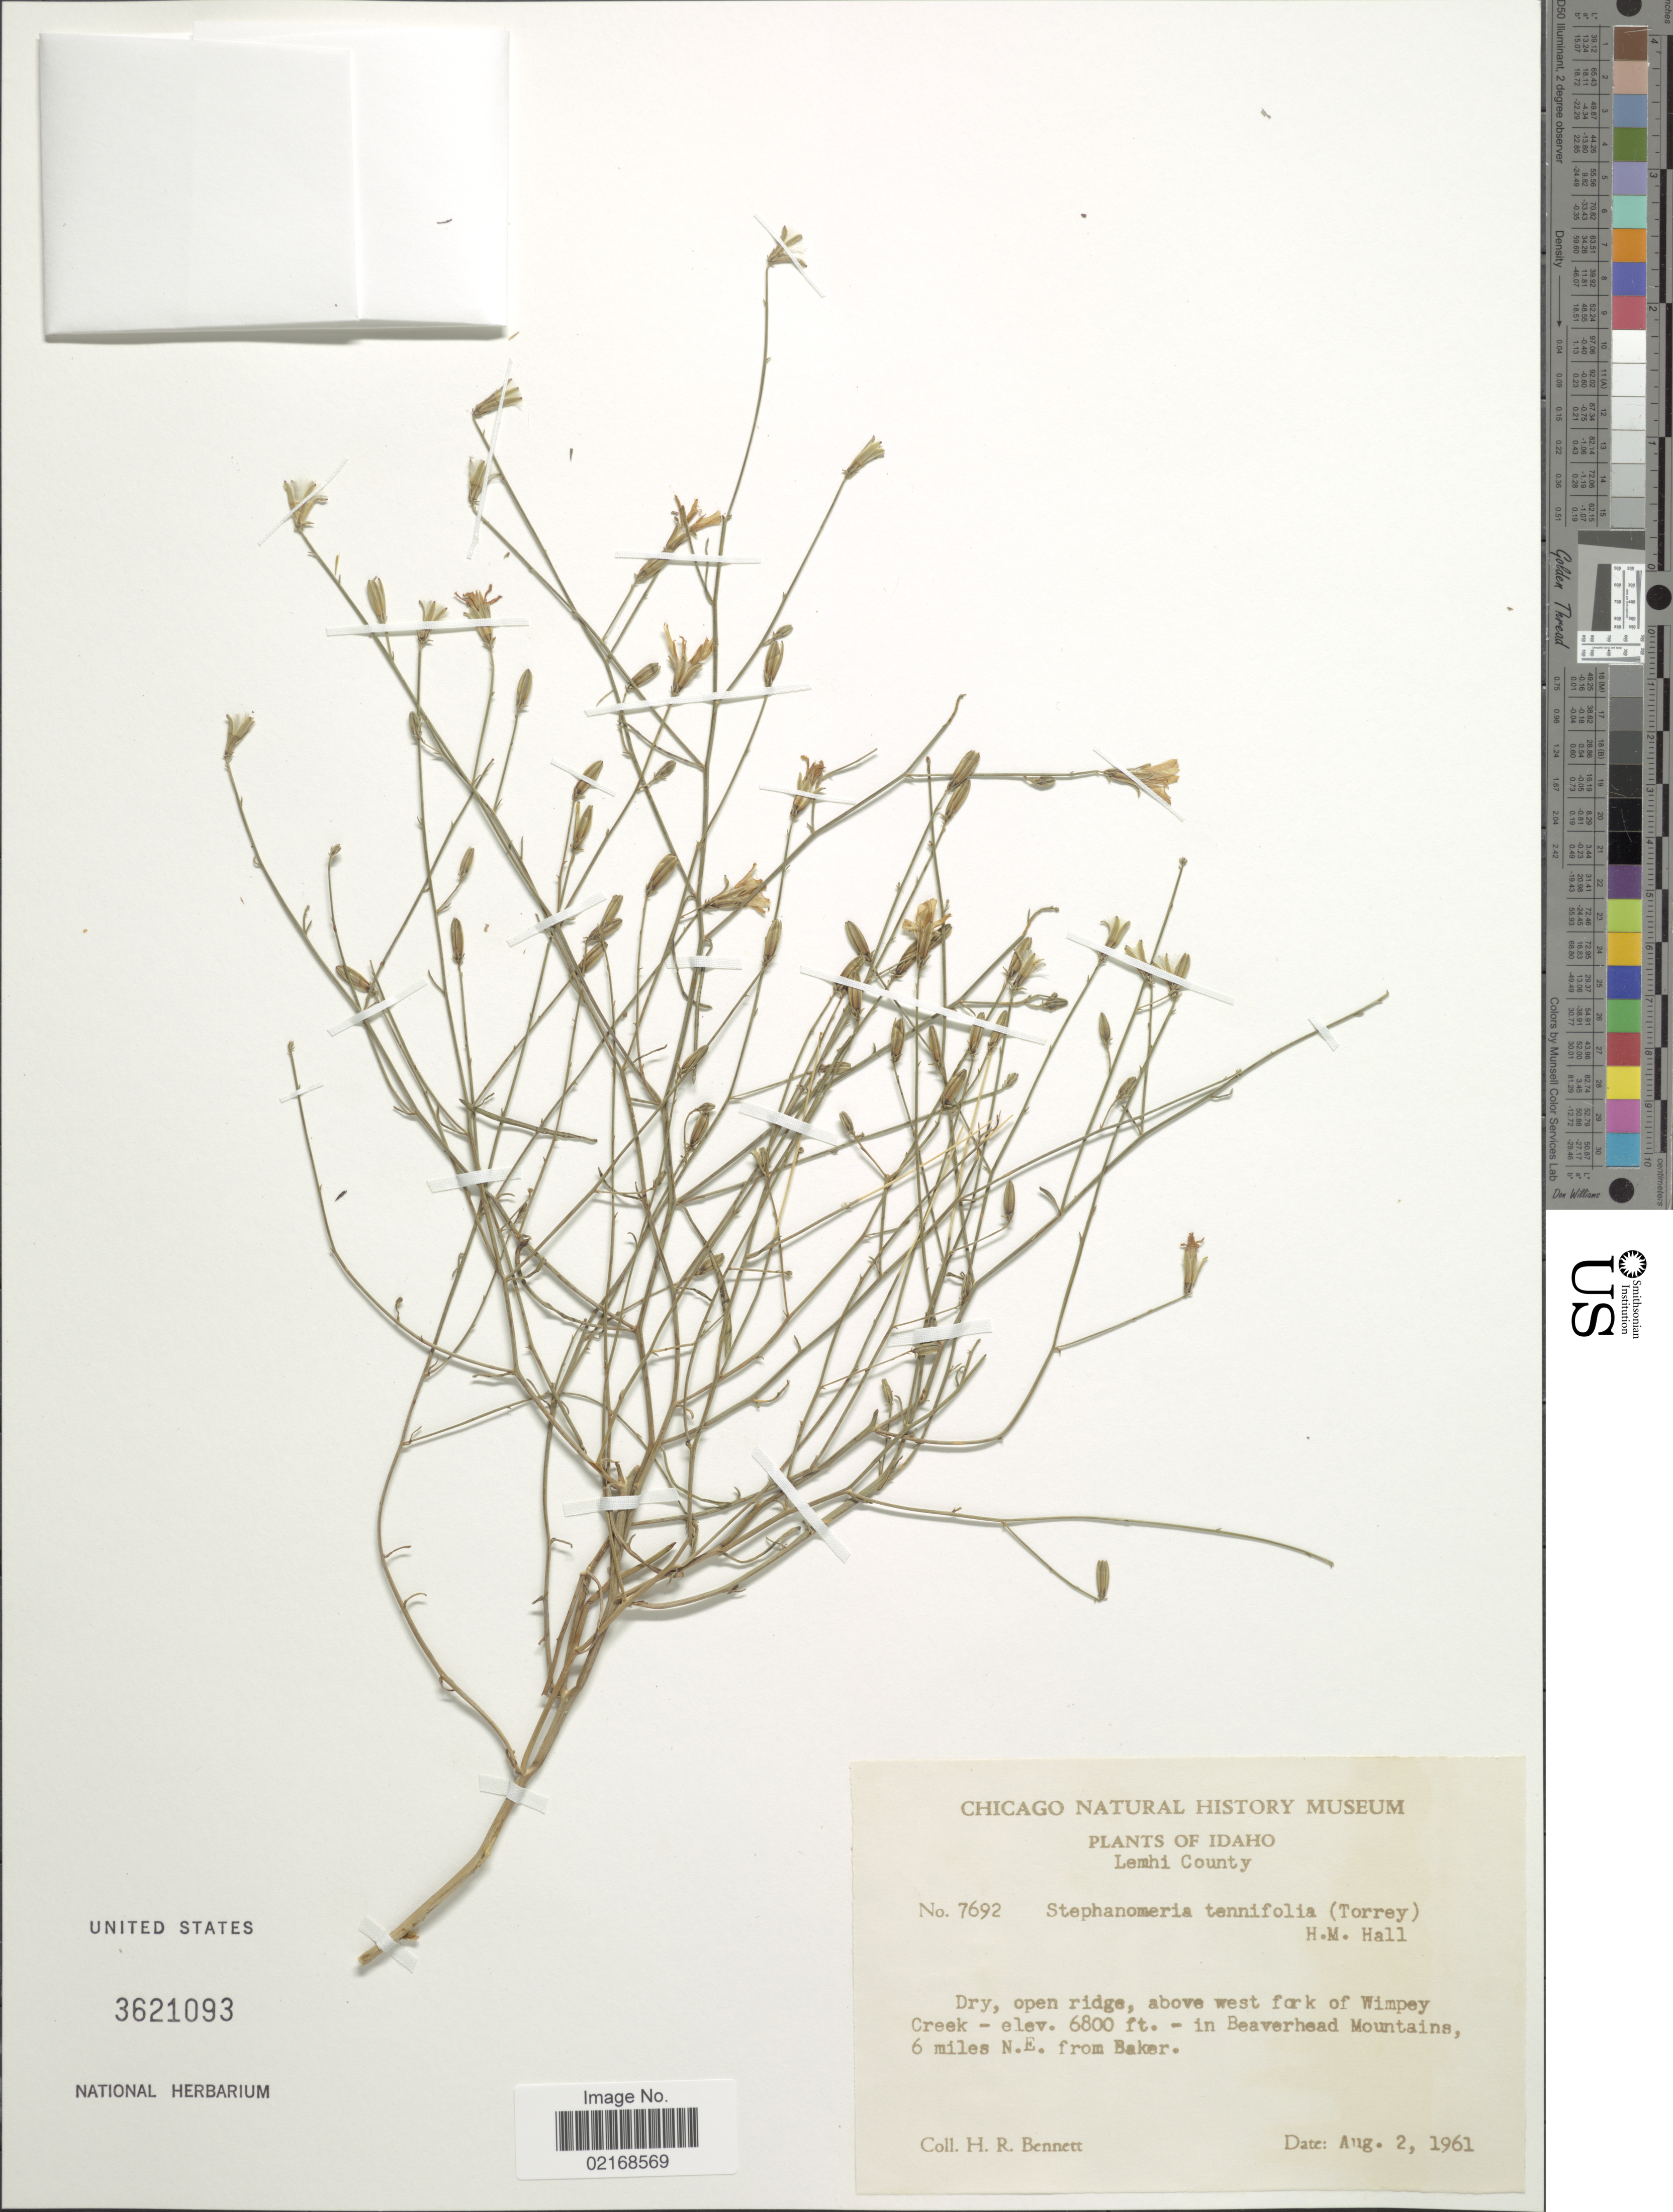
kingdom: Plantae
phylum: Tracheophyta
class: Magnoliopsida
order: Asterales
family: Asteraceae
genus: Stephanomeria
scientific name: Stephanomeria tenuifolia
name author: (Torr.) H.M. Hall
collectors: H. R. Bennett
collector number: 7692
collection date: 1961-08-02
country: United States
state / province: Idaho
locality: Lemhi County, Above west fork of Wimpey Creek, In Beavermountains, 6 miles N.E. of from Baker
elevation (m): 2073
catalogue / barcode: US 3621093